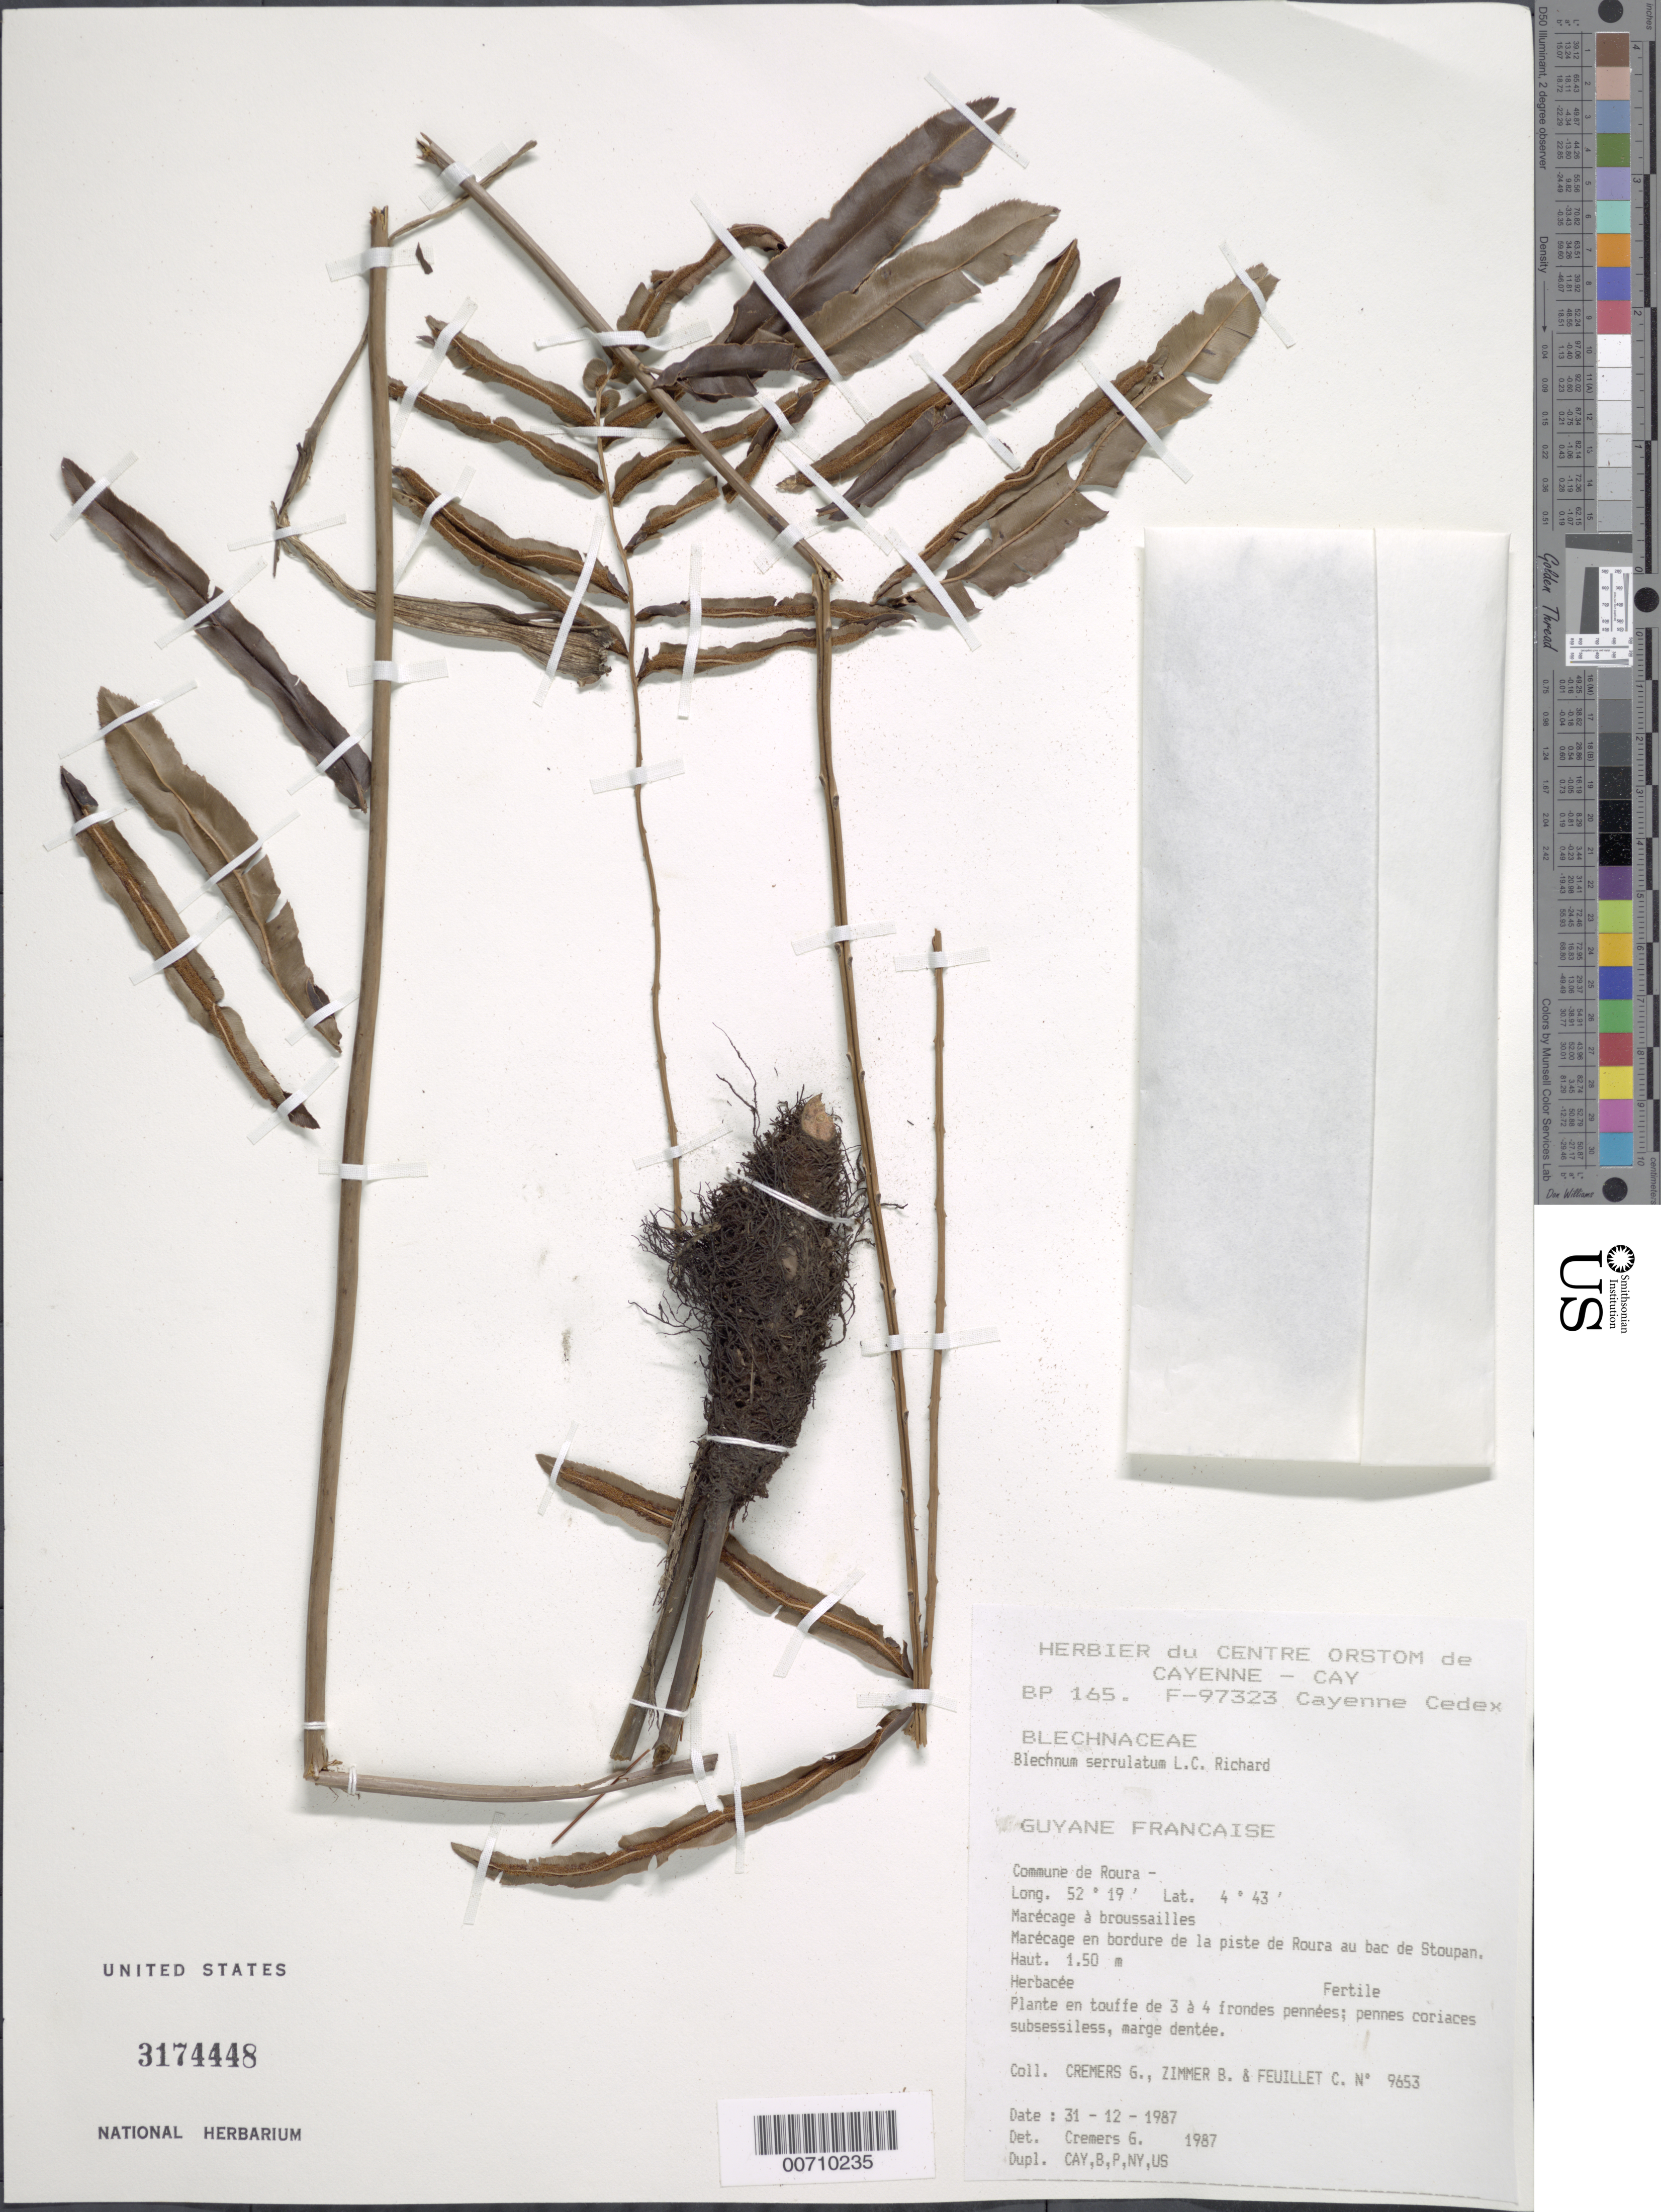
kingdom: Plantae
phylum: Tracheophyta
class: Polypodiopsida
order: Polypodiales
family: Blechnaceae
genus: Telmatoblechnum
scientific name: Telmatoblechnum serrulatum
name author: (Rich.) Perrie et al.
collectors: G. Cremers, B. Zimmer & C. Feuillet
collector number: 9653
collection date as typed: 31 Dec 1987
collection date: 1987-12-31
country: French Guiana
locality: Commune de Roura, en bord de la piste de Roura au bac de Stoupan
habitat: Marecage a broussailes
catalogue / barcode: US 3174448